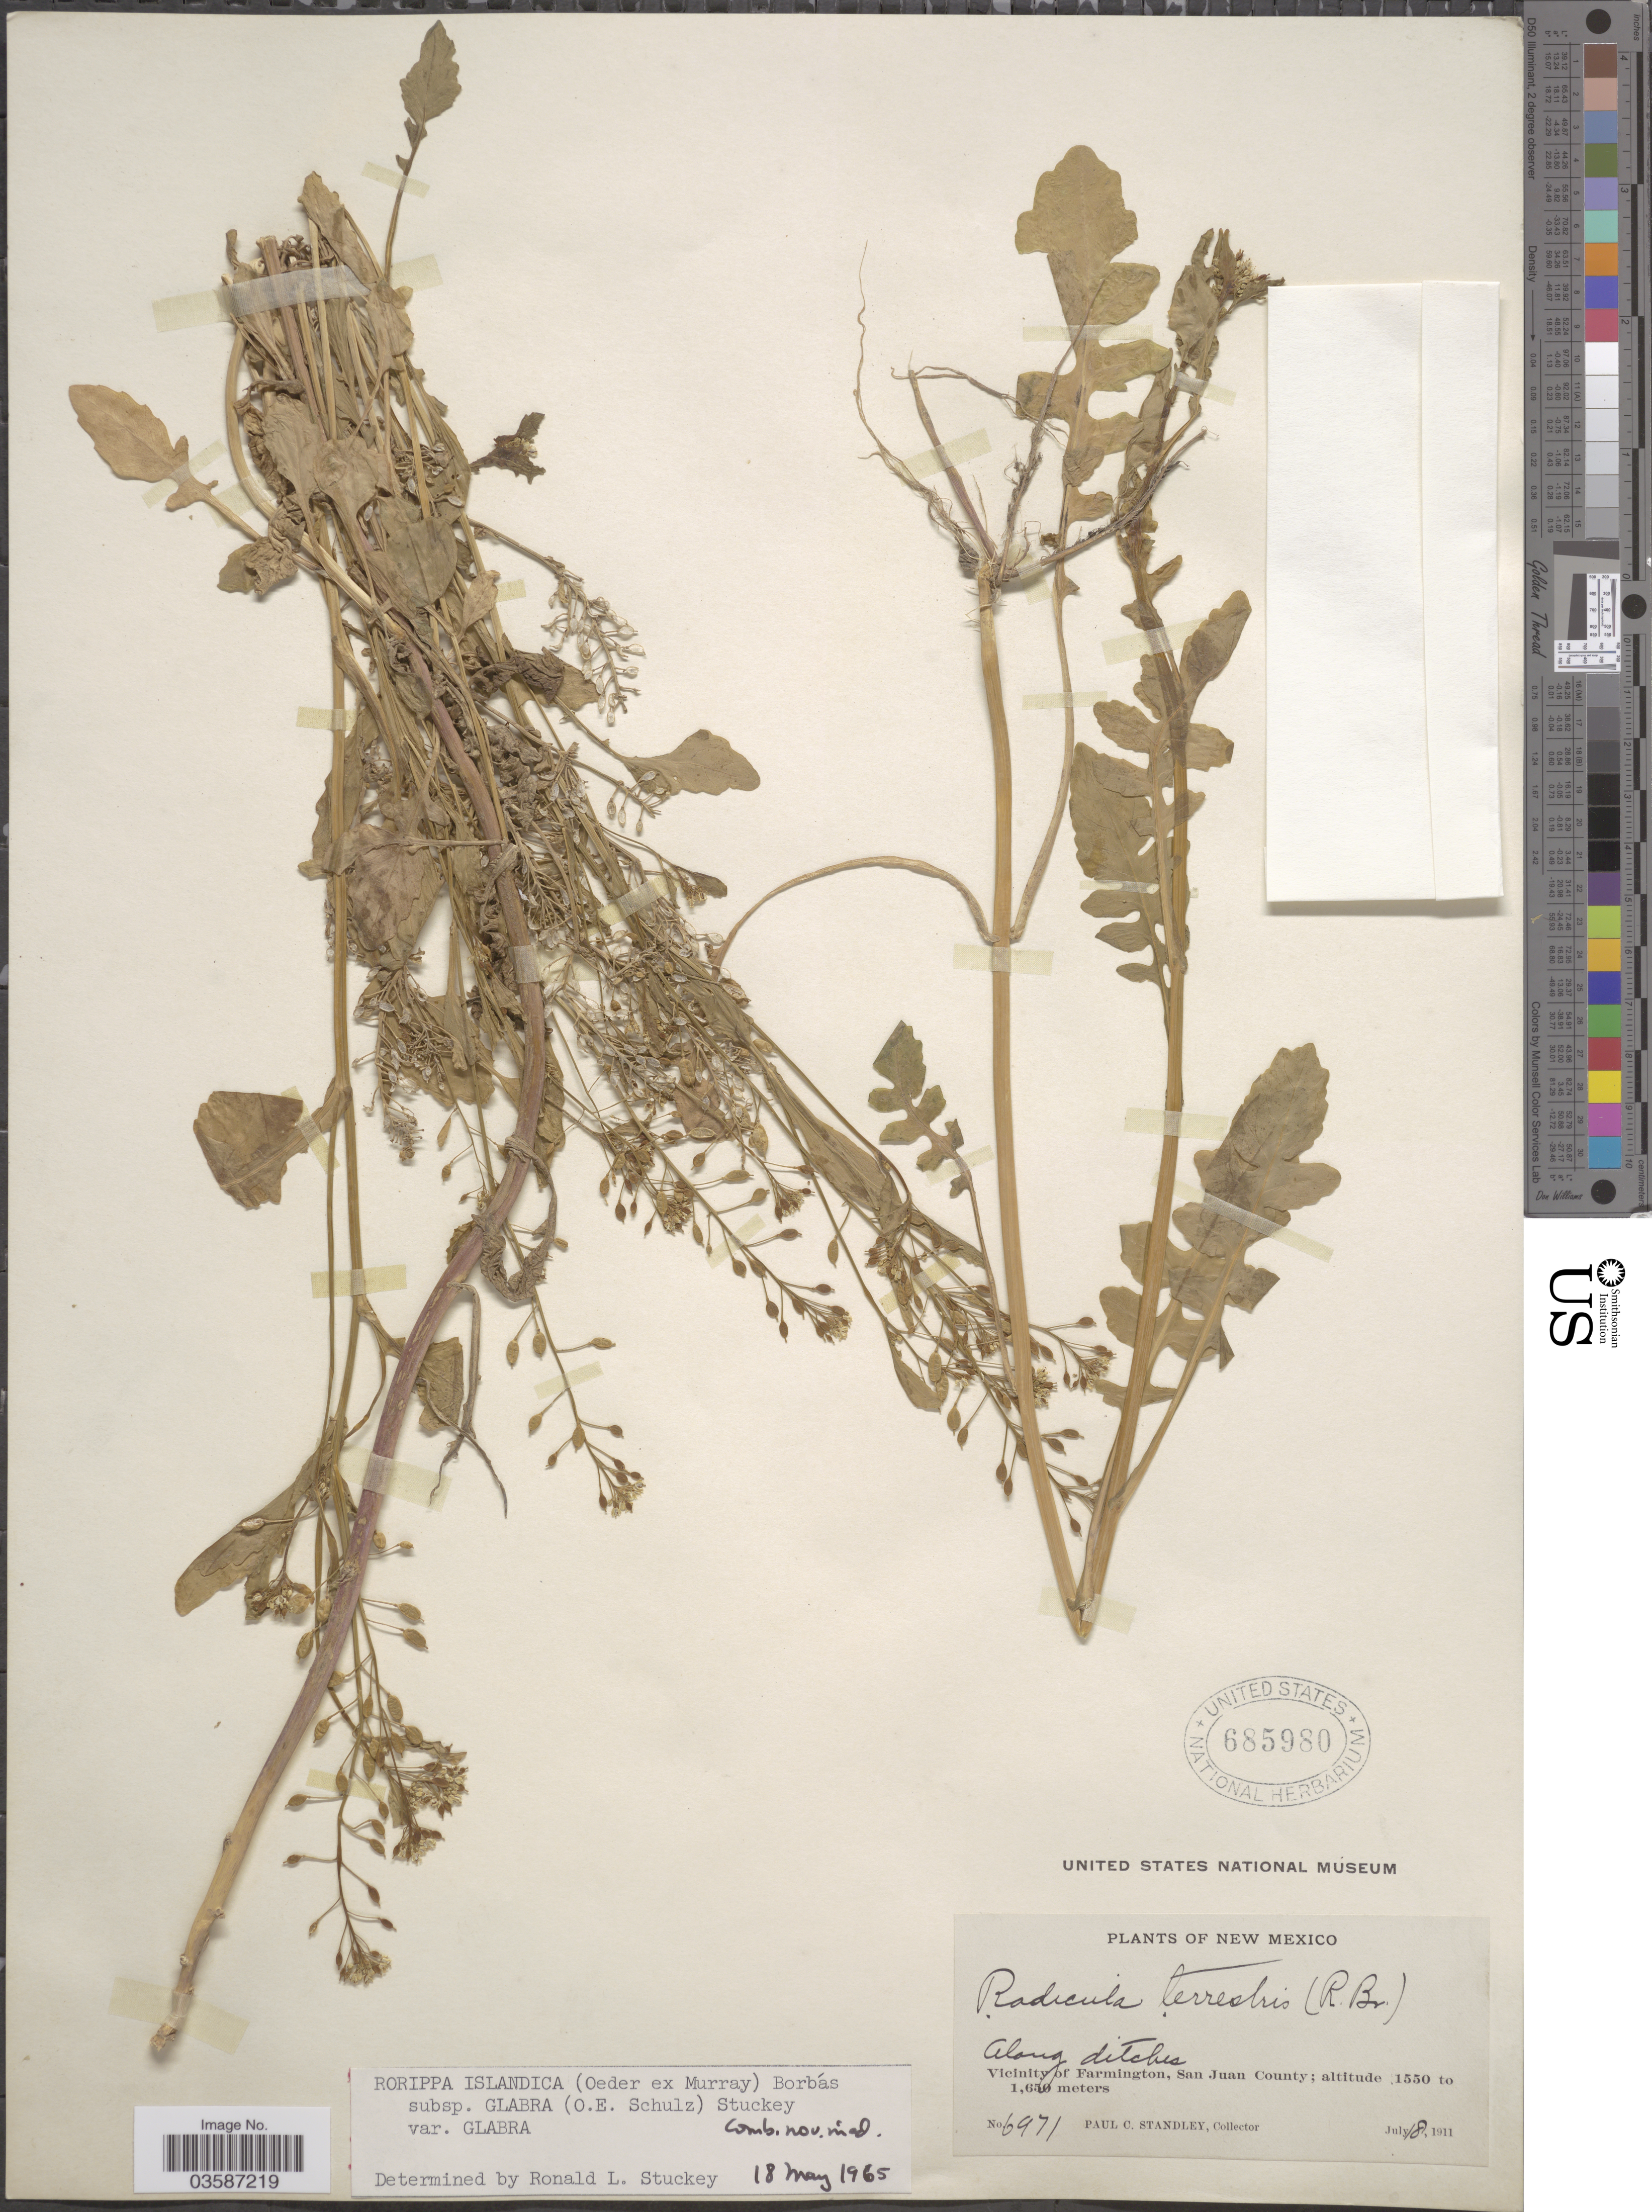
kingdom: Plantae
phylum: Tracheophyta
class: Magnoliopsida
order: Brassicales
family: Brassicaceae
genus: Rorippa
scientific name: Rorippa islandica var. glabrata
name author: (Lunell) Butters & Abbe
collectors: P. C. Standley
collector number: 6971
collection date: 1911-07-18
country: United States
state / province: New Mexico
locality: Vicinity of Farmington, San Juan County.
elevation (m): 1550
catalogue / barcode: US 685980